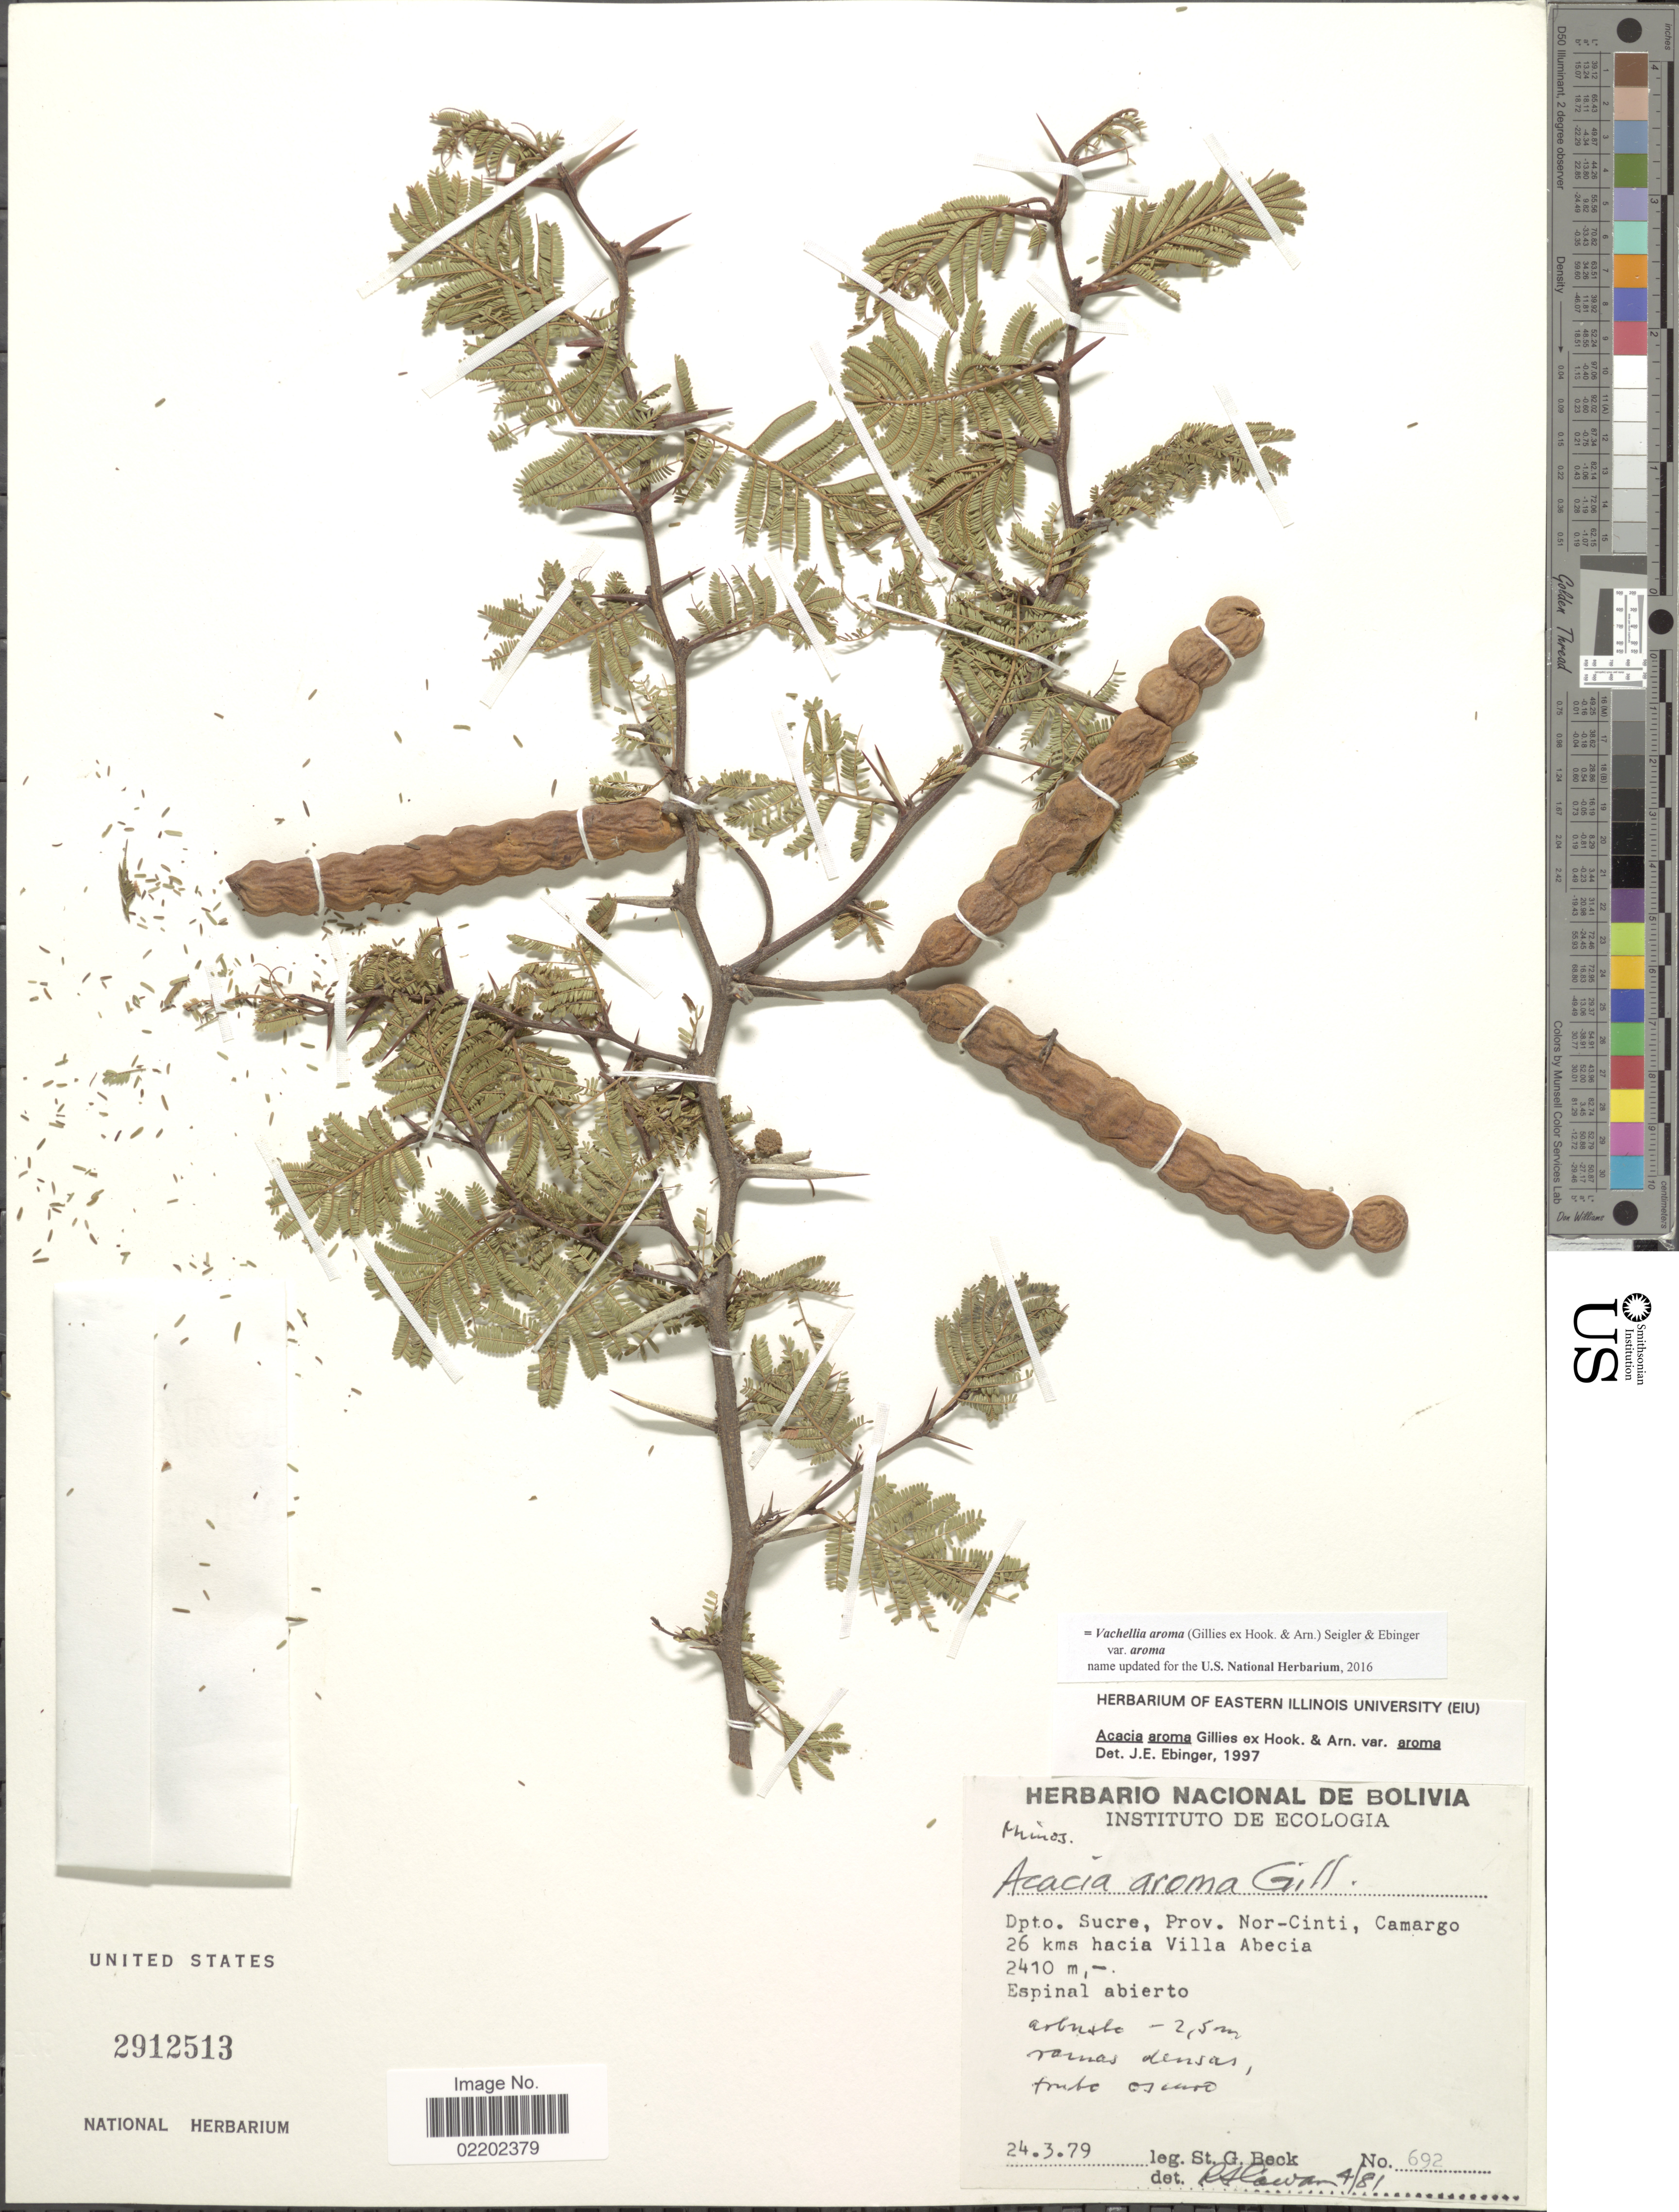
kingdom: Plantae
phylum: Tracheophyta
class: Magnoliopsida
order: Fabales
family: Fabaceae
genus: Vachellia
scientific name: Vachellia aroma var. aroma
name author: (Gillies ex Hook. & Arn.) Seigler & Ebinger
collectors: S. G. Beck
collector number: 692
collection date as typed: Transcribed d/m/y: 24/3/79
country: Bolivia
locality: Dpto Sucre, Prov. Nor-Cinti, Camargo 26 kms hacia Villa Abecia, Espinal abierto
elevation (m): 2410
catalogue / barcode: US 2912513